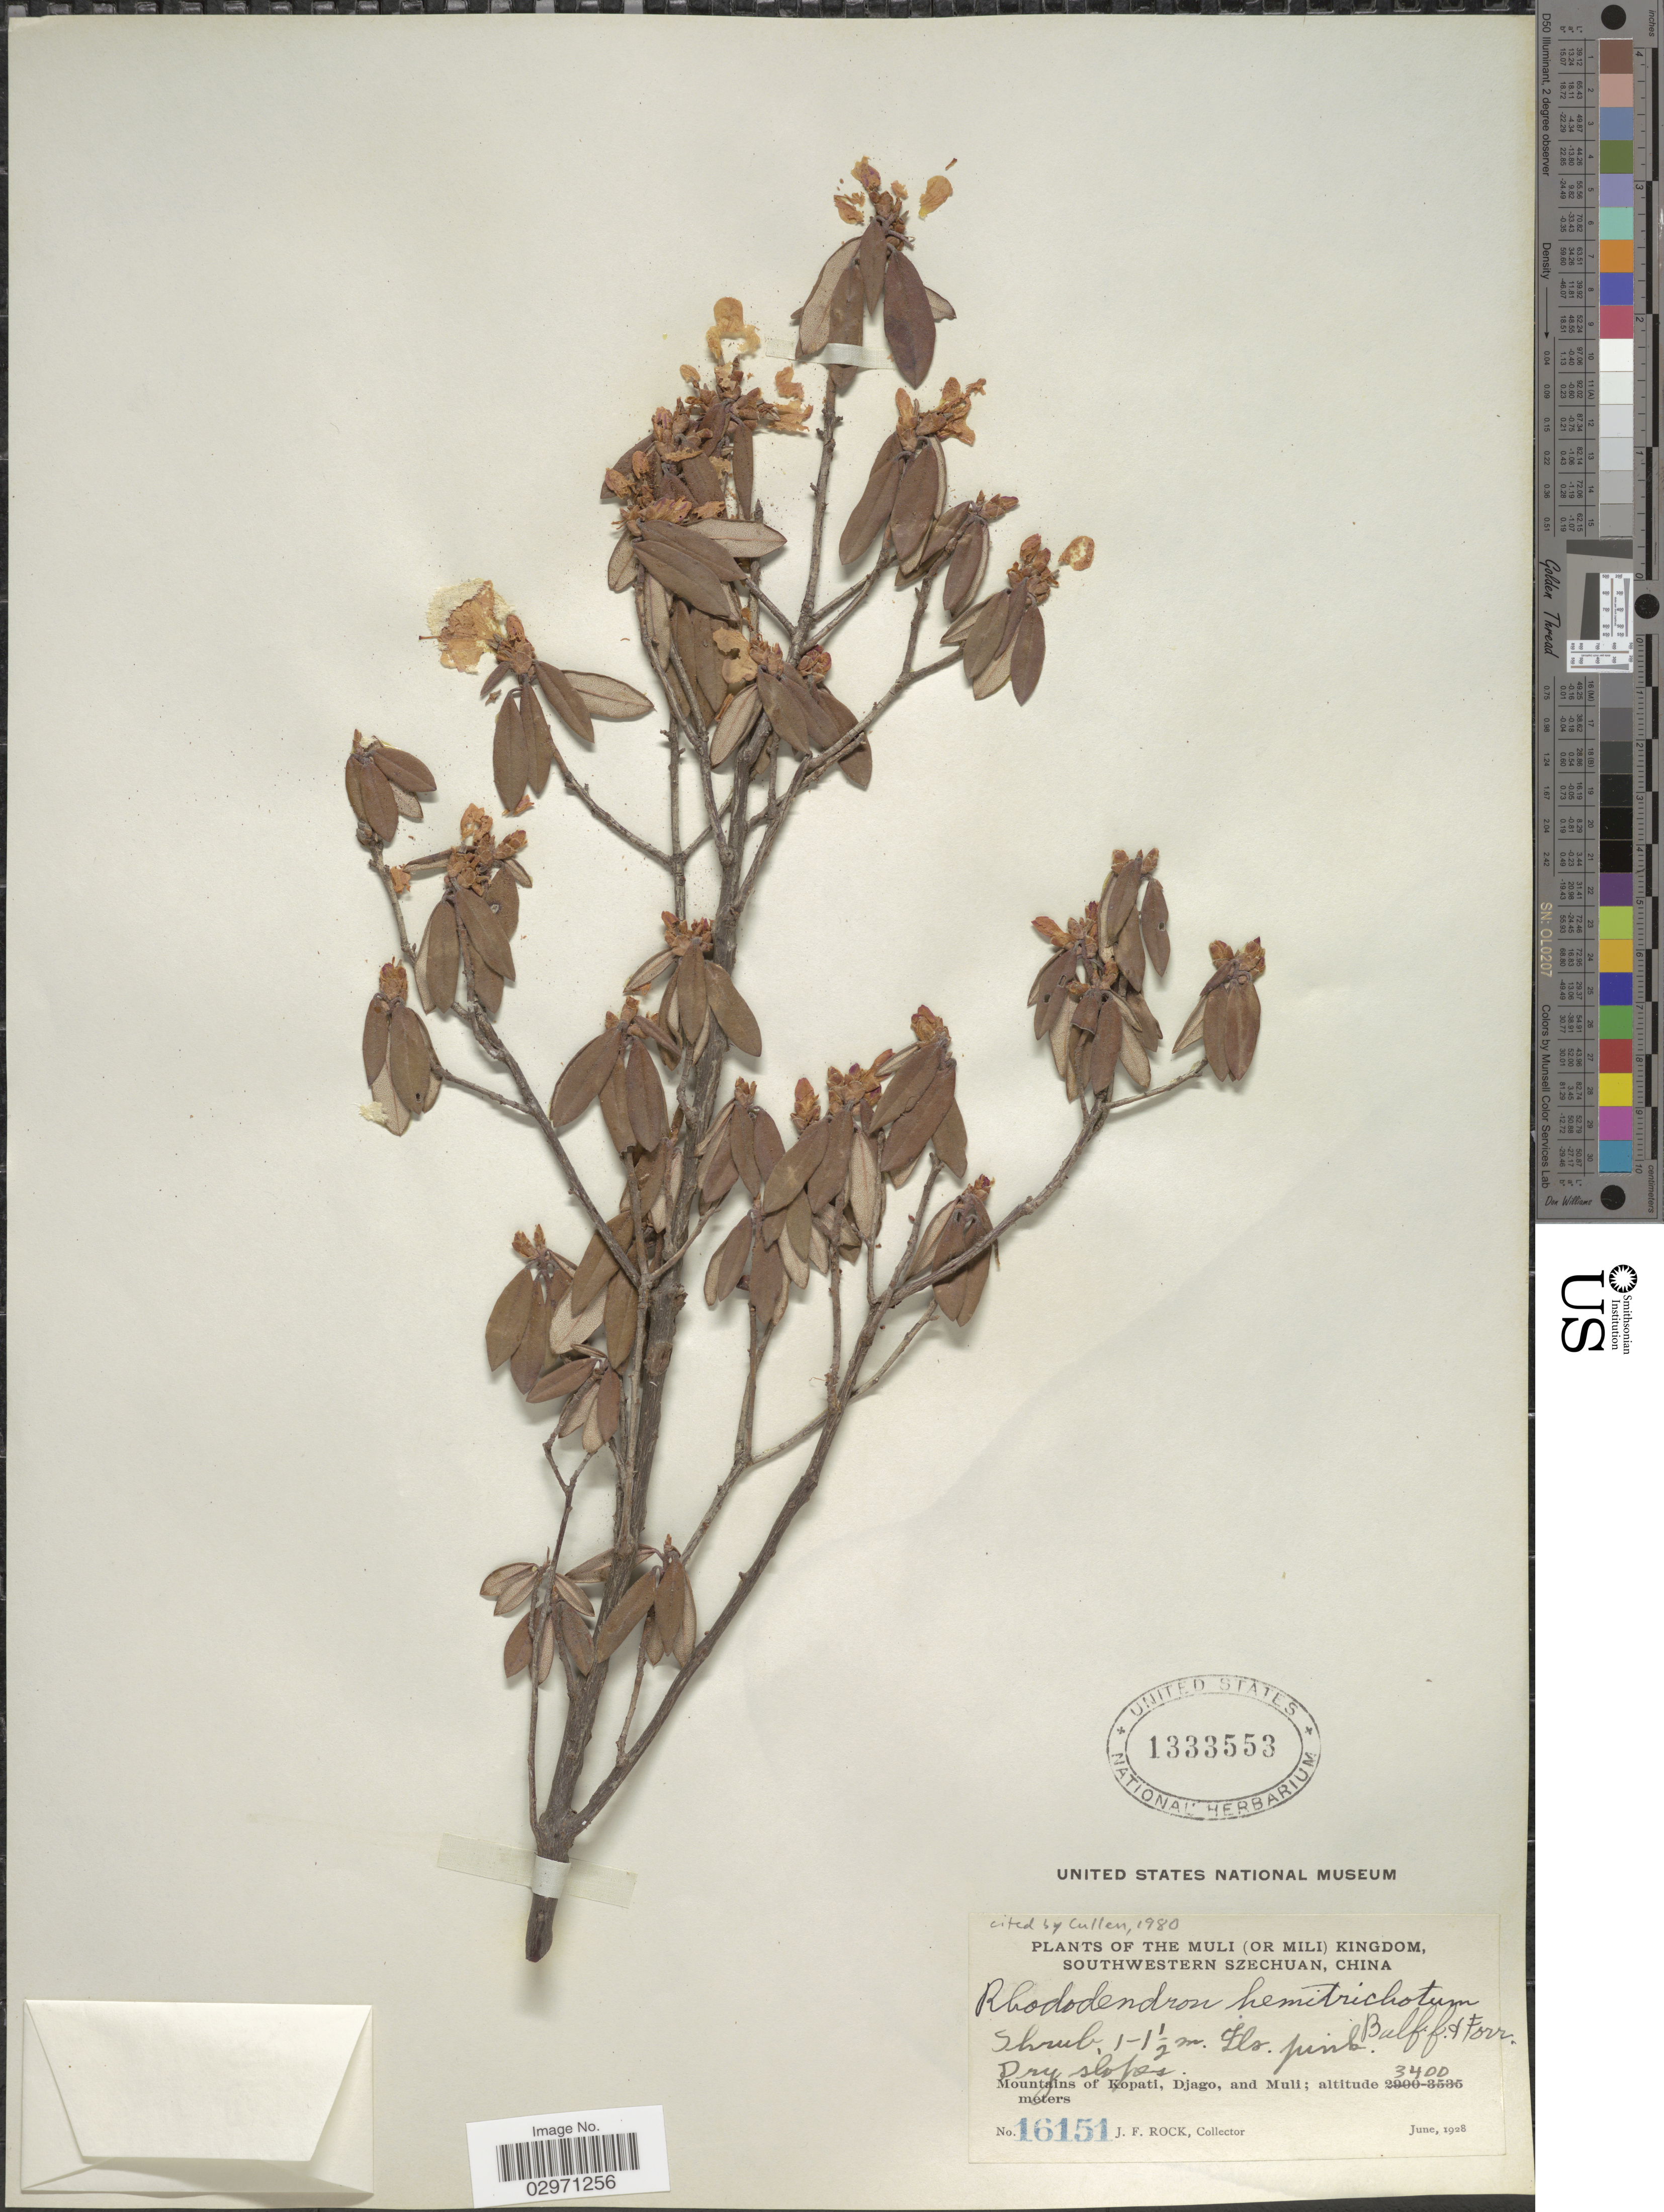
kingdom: Plantae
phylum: Tracheophyta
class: Magnoliopsida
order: Ericales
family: Ericaceae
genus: Rhododendron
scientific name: Rhododendron hemitrichotum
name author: Balf. f. & Forrest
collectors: J. Rock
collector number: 16151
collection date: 1928-06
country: China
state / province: Sichuan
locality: Muli (Or Mili) Kingdom Southwestern Szechwan. Mountains of Kopati, Djago, and Muli.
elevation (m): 3400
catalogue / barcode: US 1333553